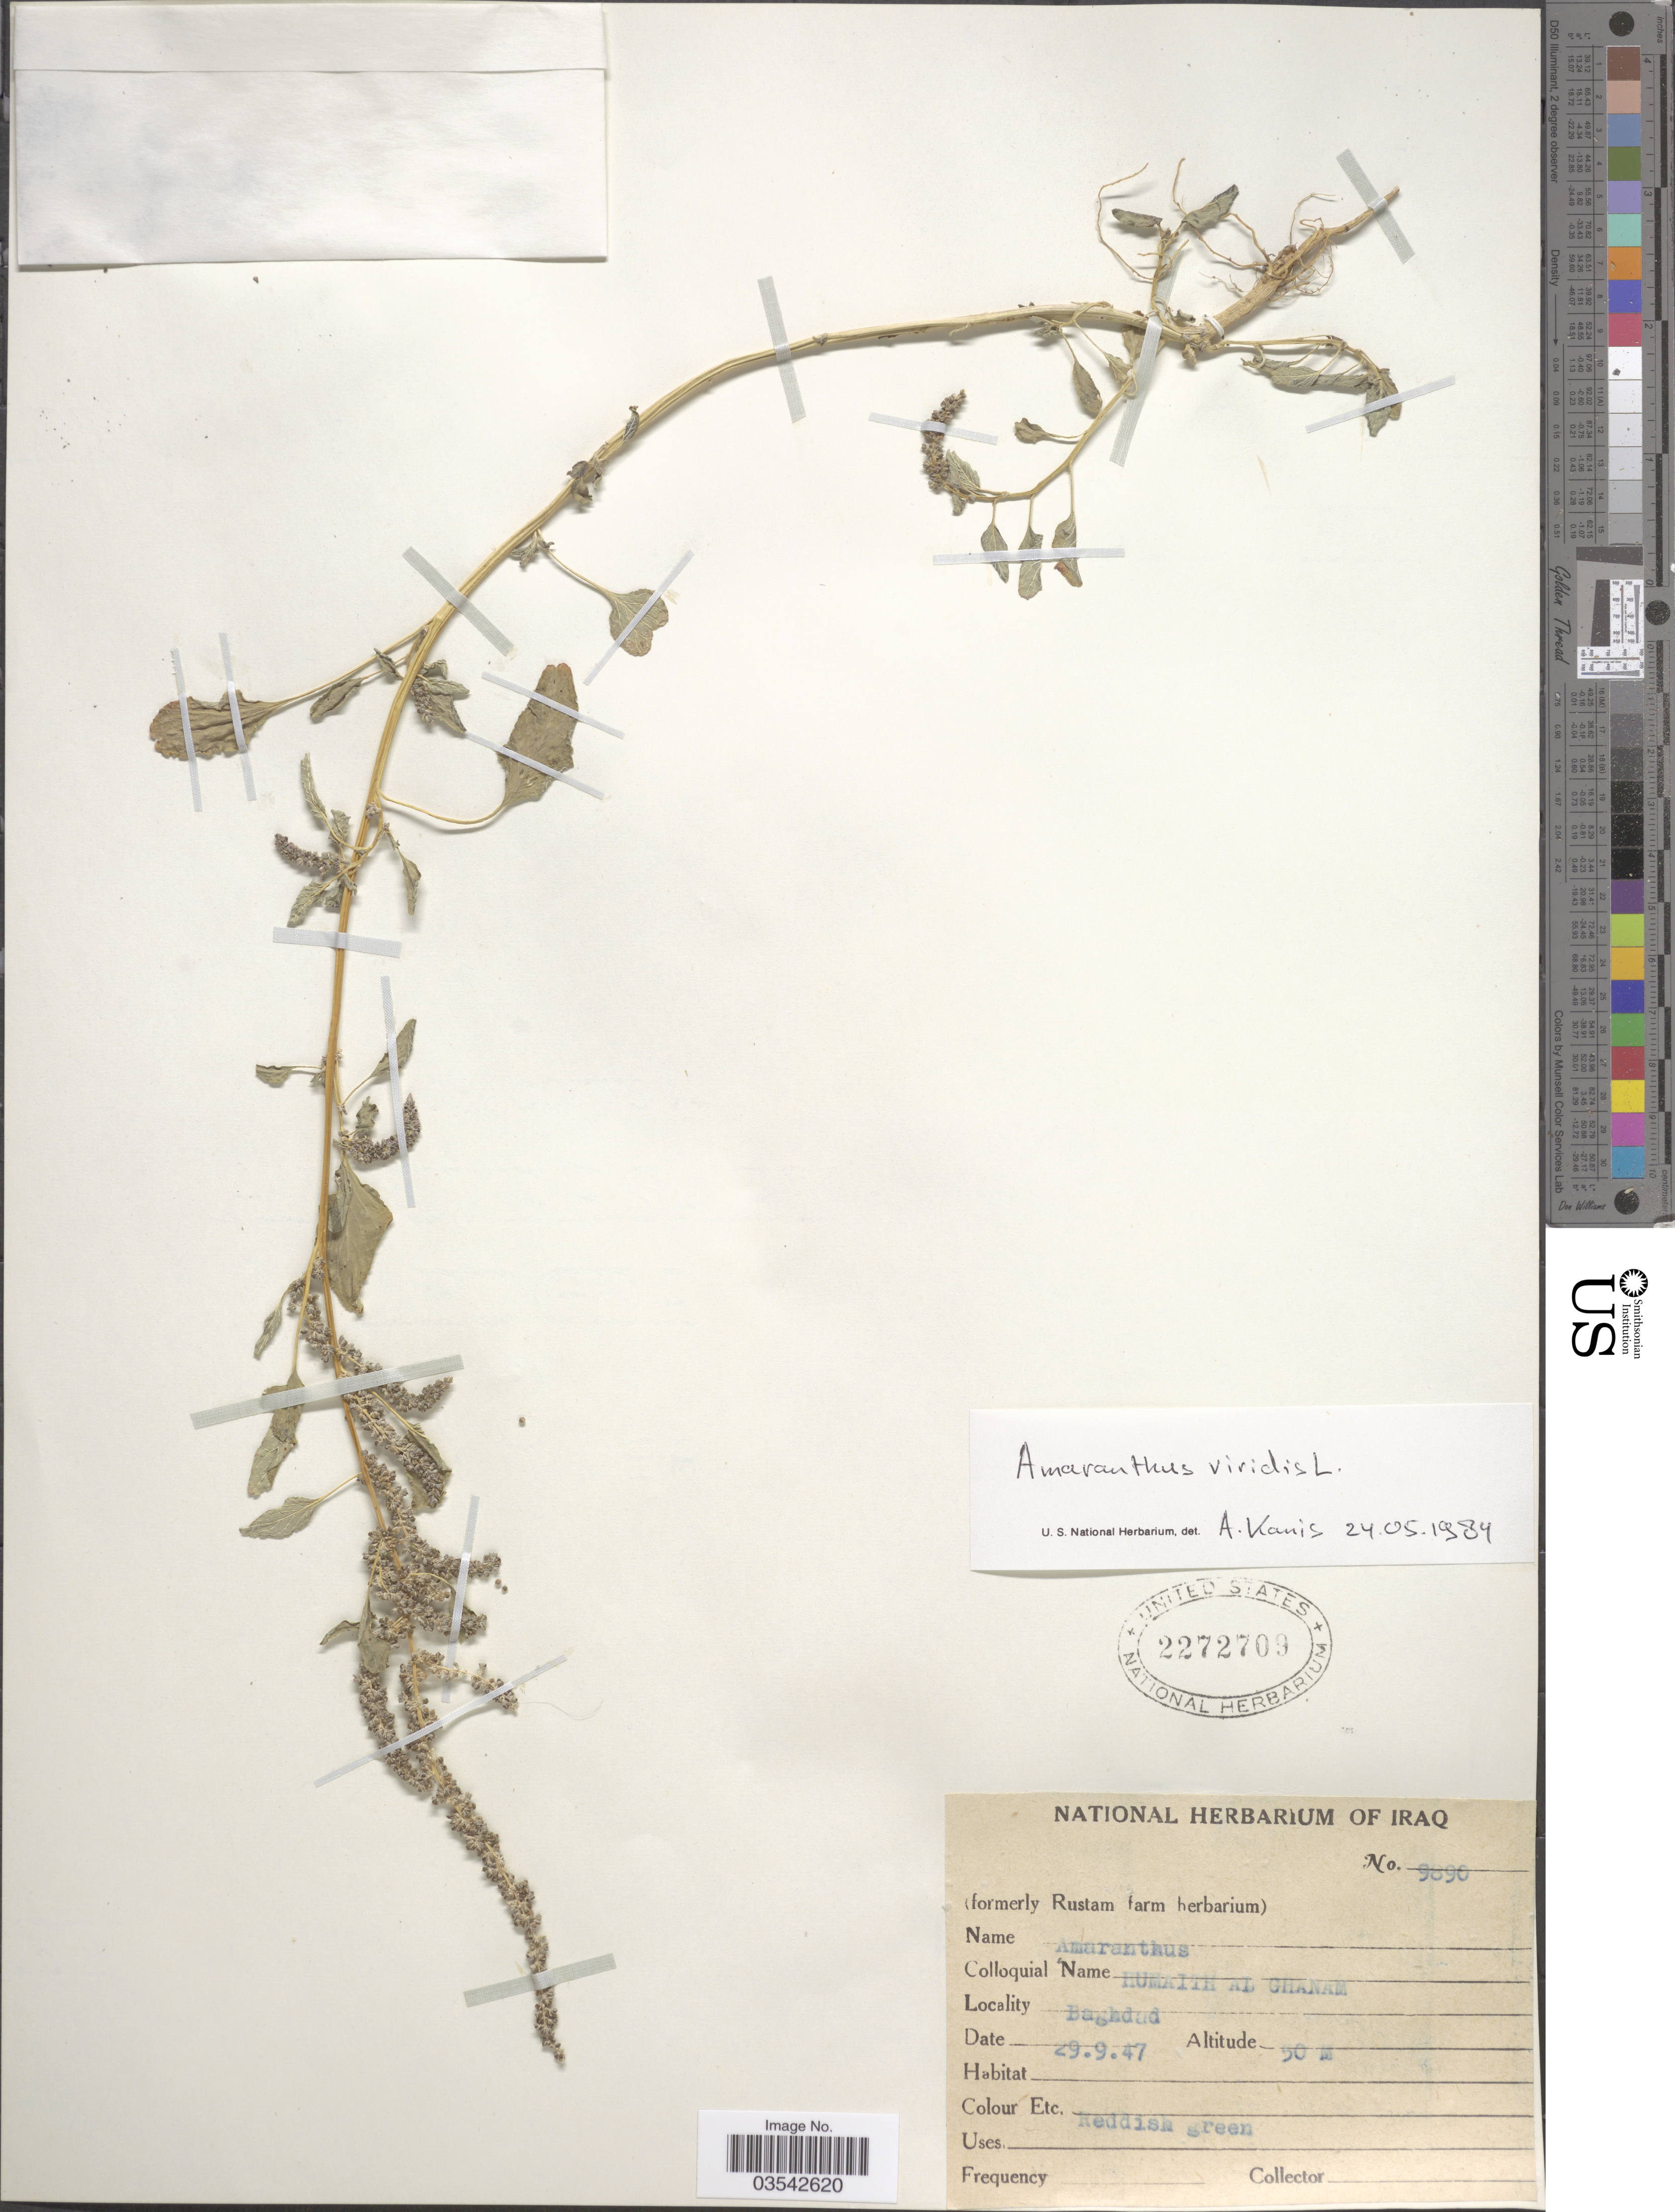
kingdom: Plantae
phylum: Tracheophyta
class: Magnoliopsida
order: Caryophyllales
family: Amaranthaceae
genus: Amaranthus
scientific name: Amaranthus viridis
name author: L.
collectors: National Herbarium of Iraq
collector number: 9890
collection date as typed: Transcribed d/m/y: 29/9/47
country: Iraq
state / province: Baghdad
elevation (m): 50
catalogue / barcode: US 2272709